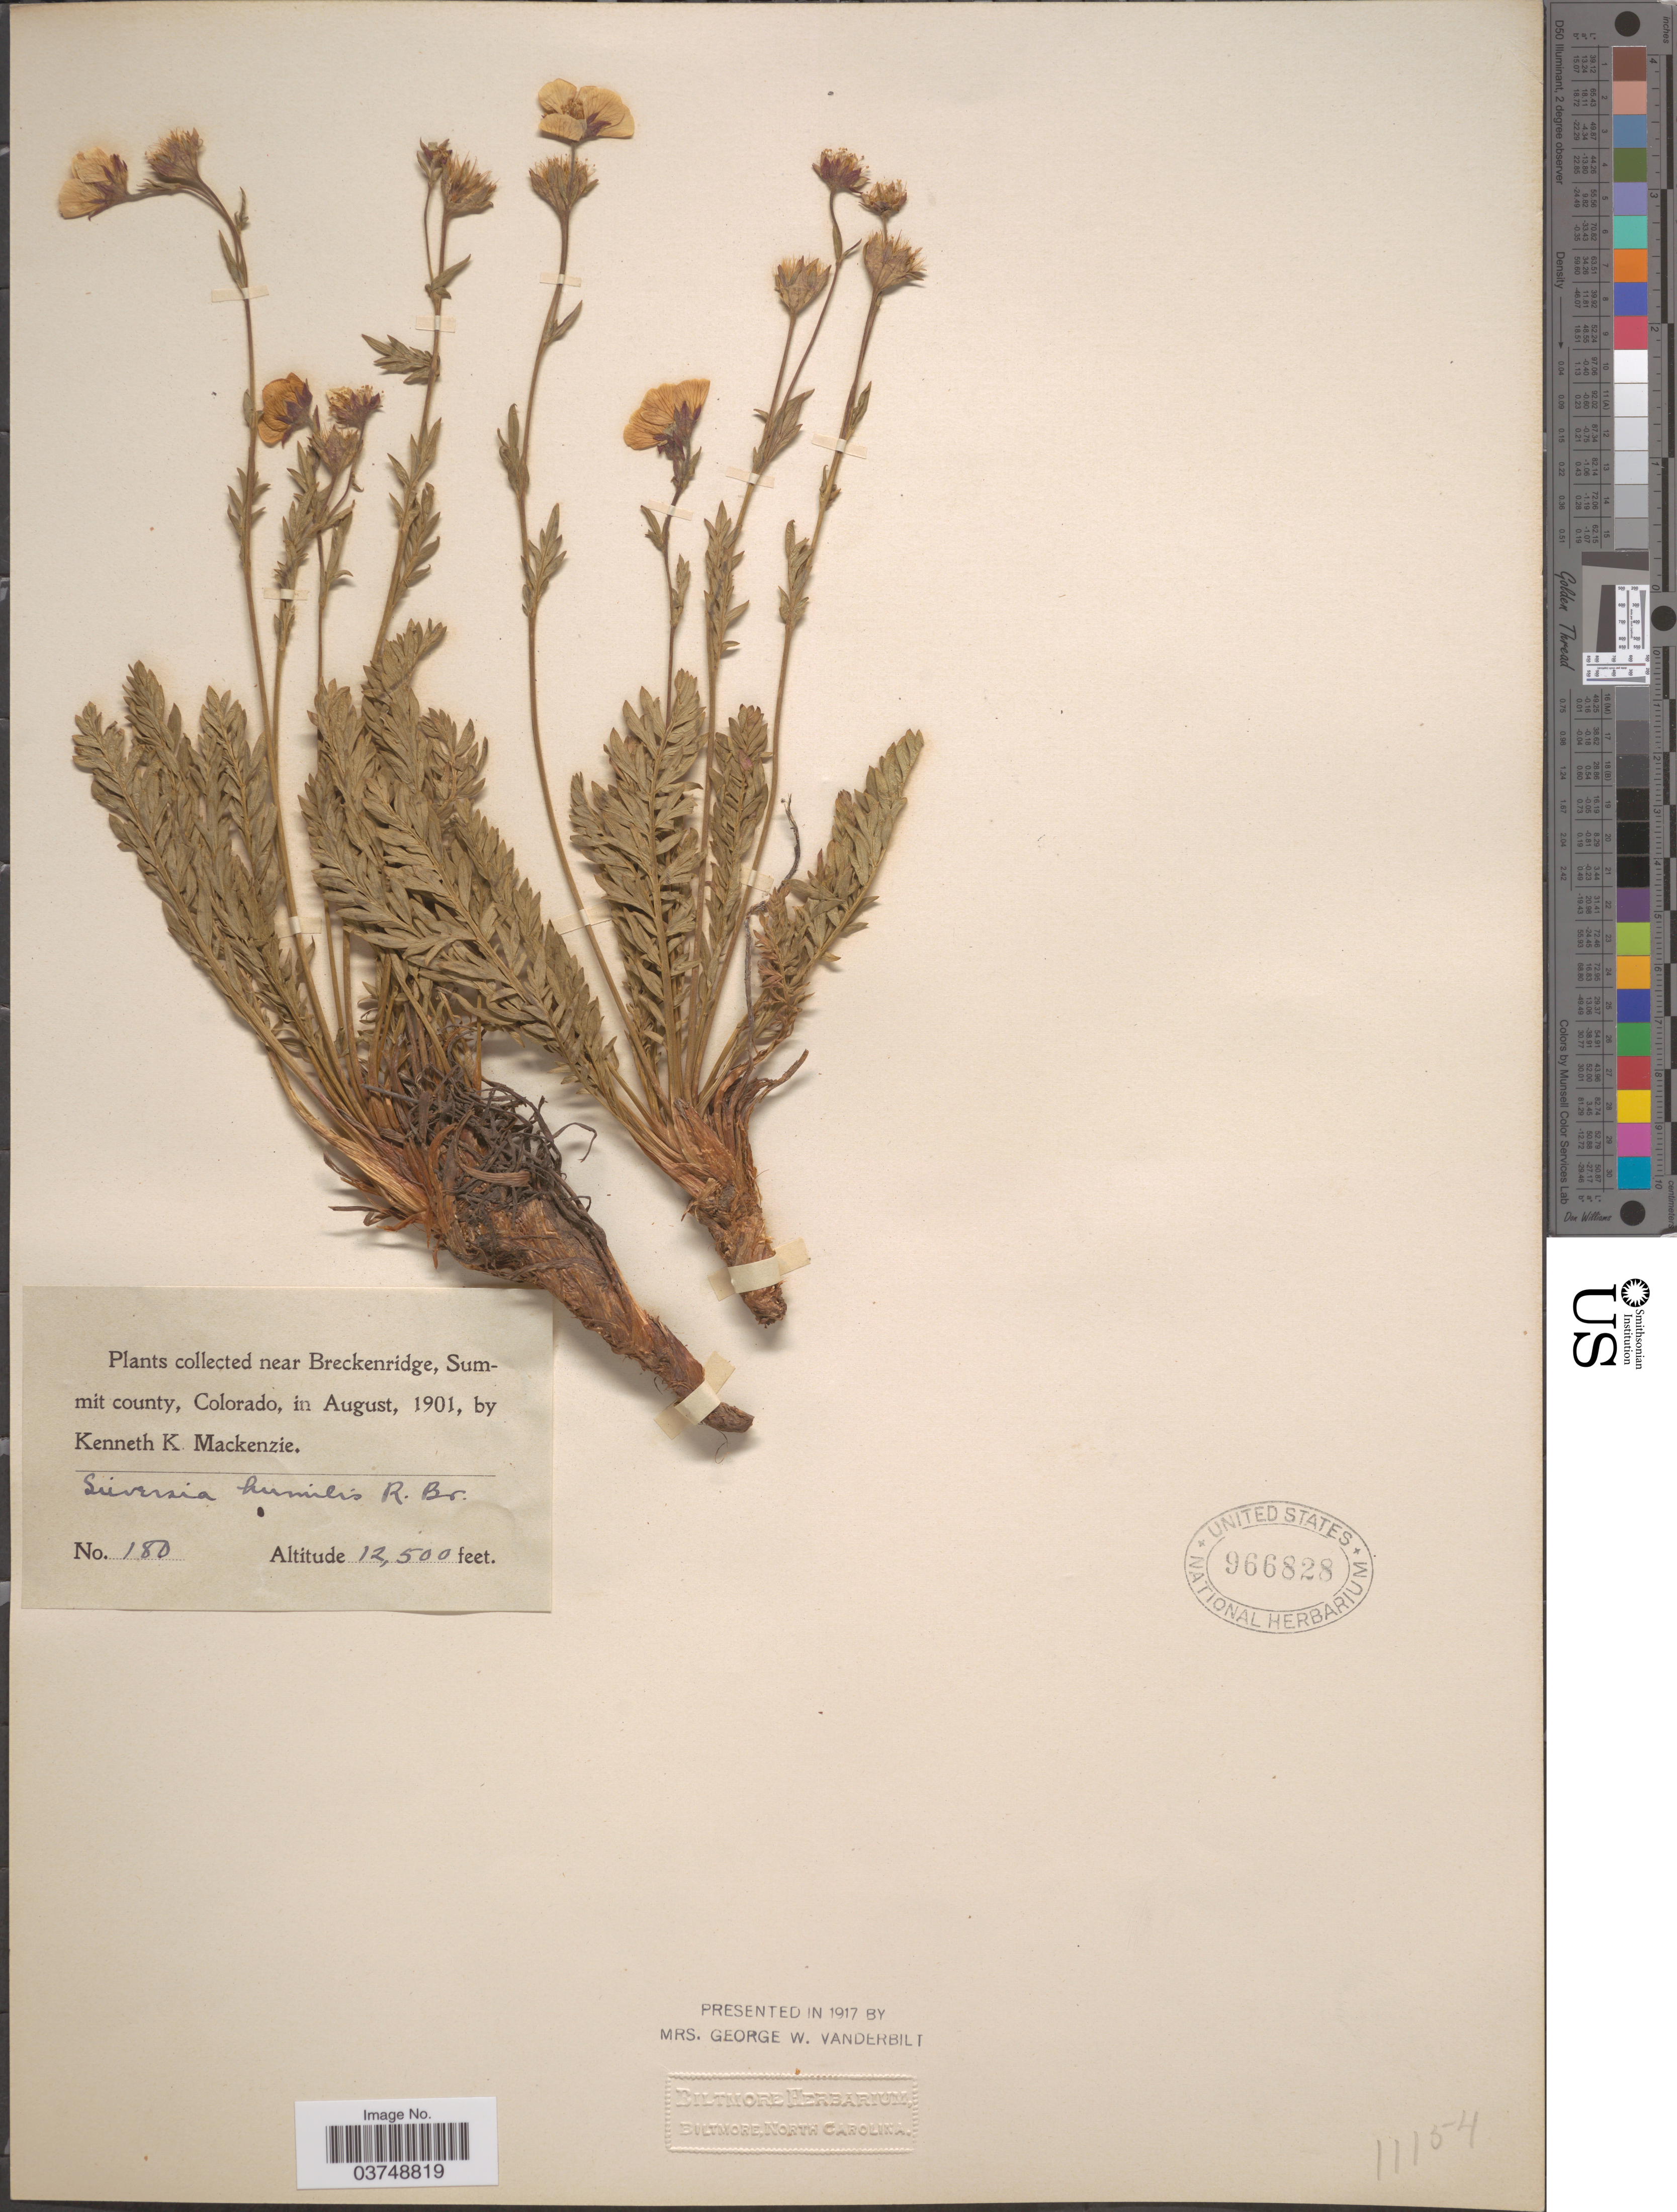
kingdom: Plantae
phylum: Tracheophyta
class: Magnoliopsida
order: Rosales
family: Rosaceae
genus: Geum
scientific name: Geum rossii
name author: (R. Br.) Ser.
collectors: K. K. Mackenzie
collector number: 180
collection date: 1901-08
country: United States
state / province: Colorado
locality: Near Breckenridge, Summit county.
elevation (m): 3810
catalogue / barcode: US 966828